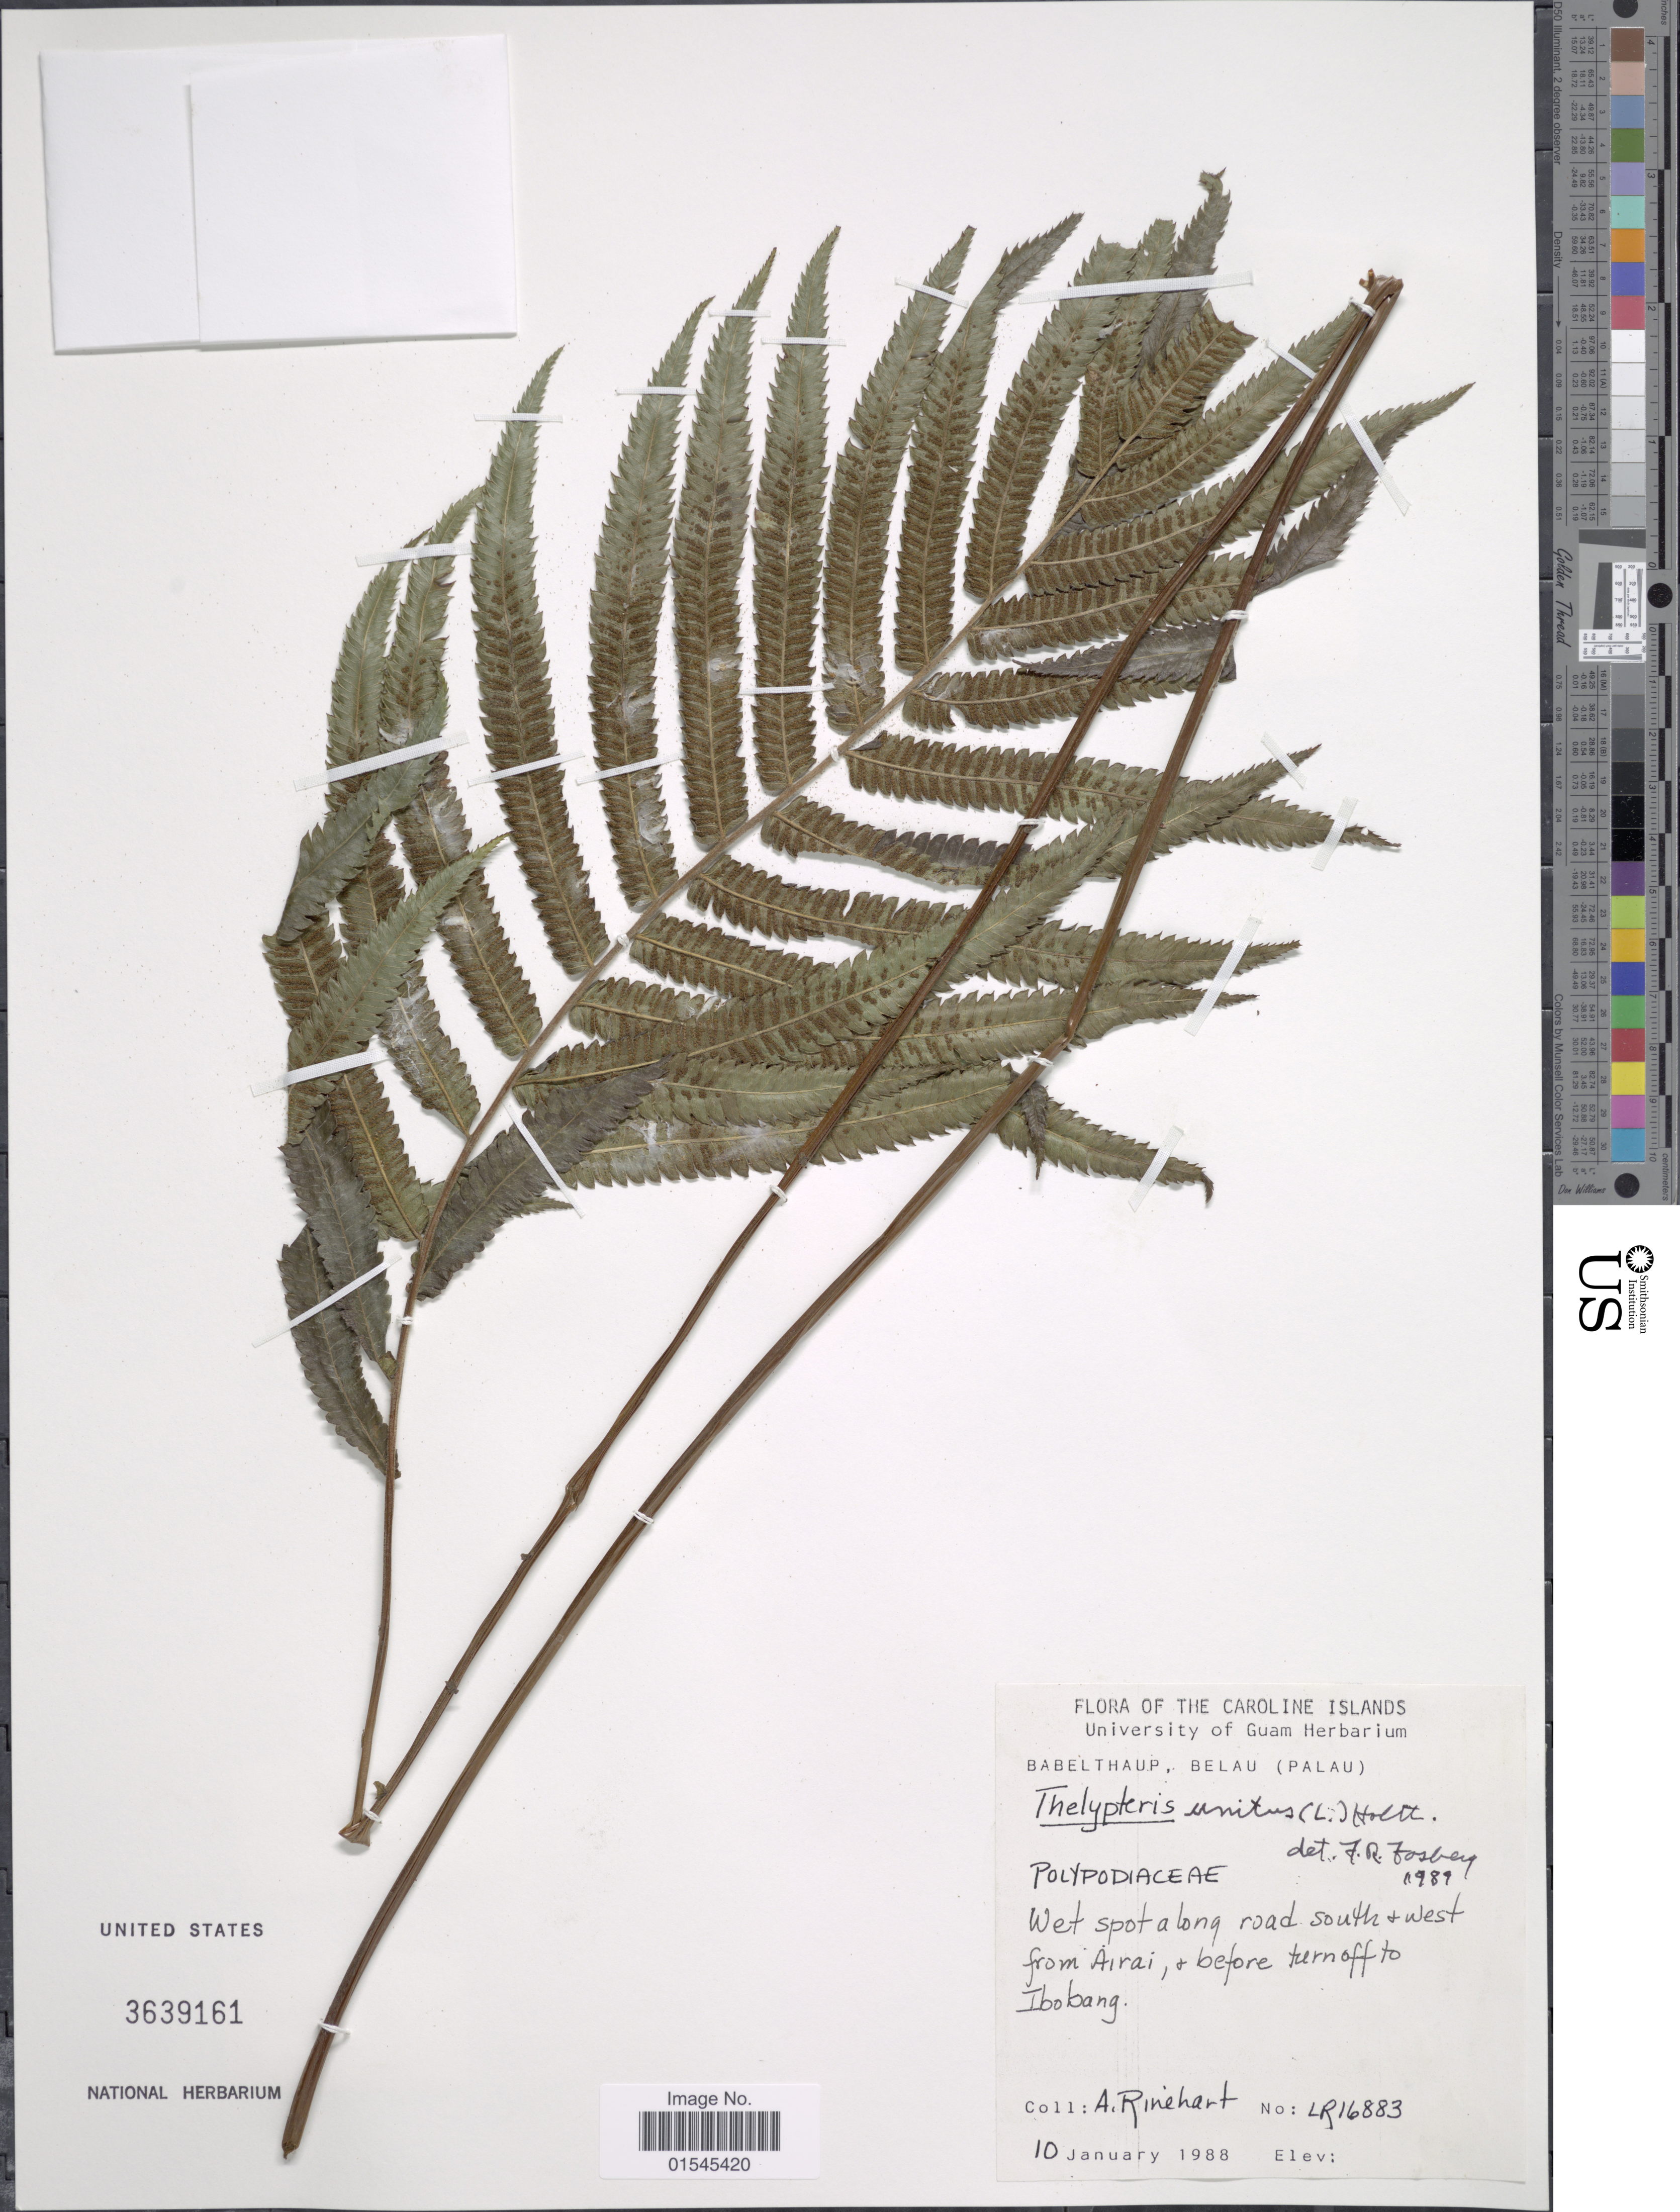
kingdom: Plantae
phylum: Tracheophyta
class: Polypodiopsida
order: Polypodiales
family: Thelypteridaceae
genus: Sphaerostephanos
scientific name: Sphaerostephanos unitus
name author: (L.) Holttum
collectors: A. Rinehart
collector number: LR 16883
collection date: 1988-01-10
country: Palau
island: Babeldaob [Babelthuap]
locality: The Caroline Islands. Babelthaup, Belau (Palau). Wet spot along road southwesr from Ayirai, befor turnoff to Ibobang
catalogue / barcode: US 3639161